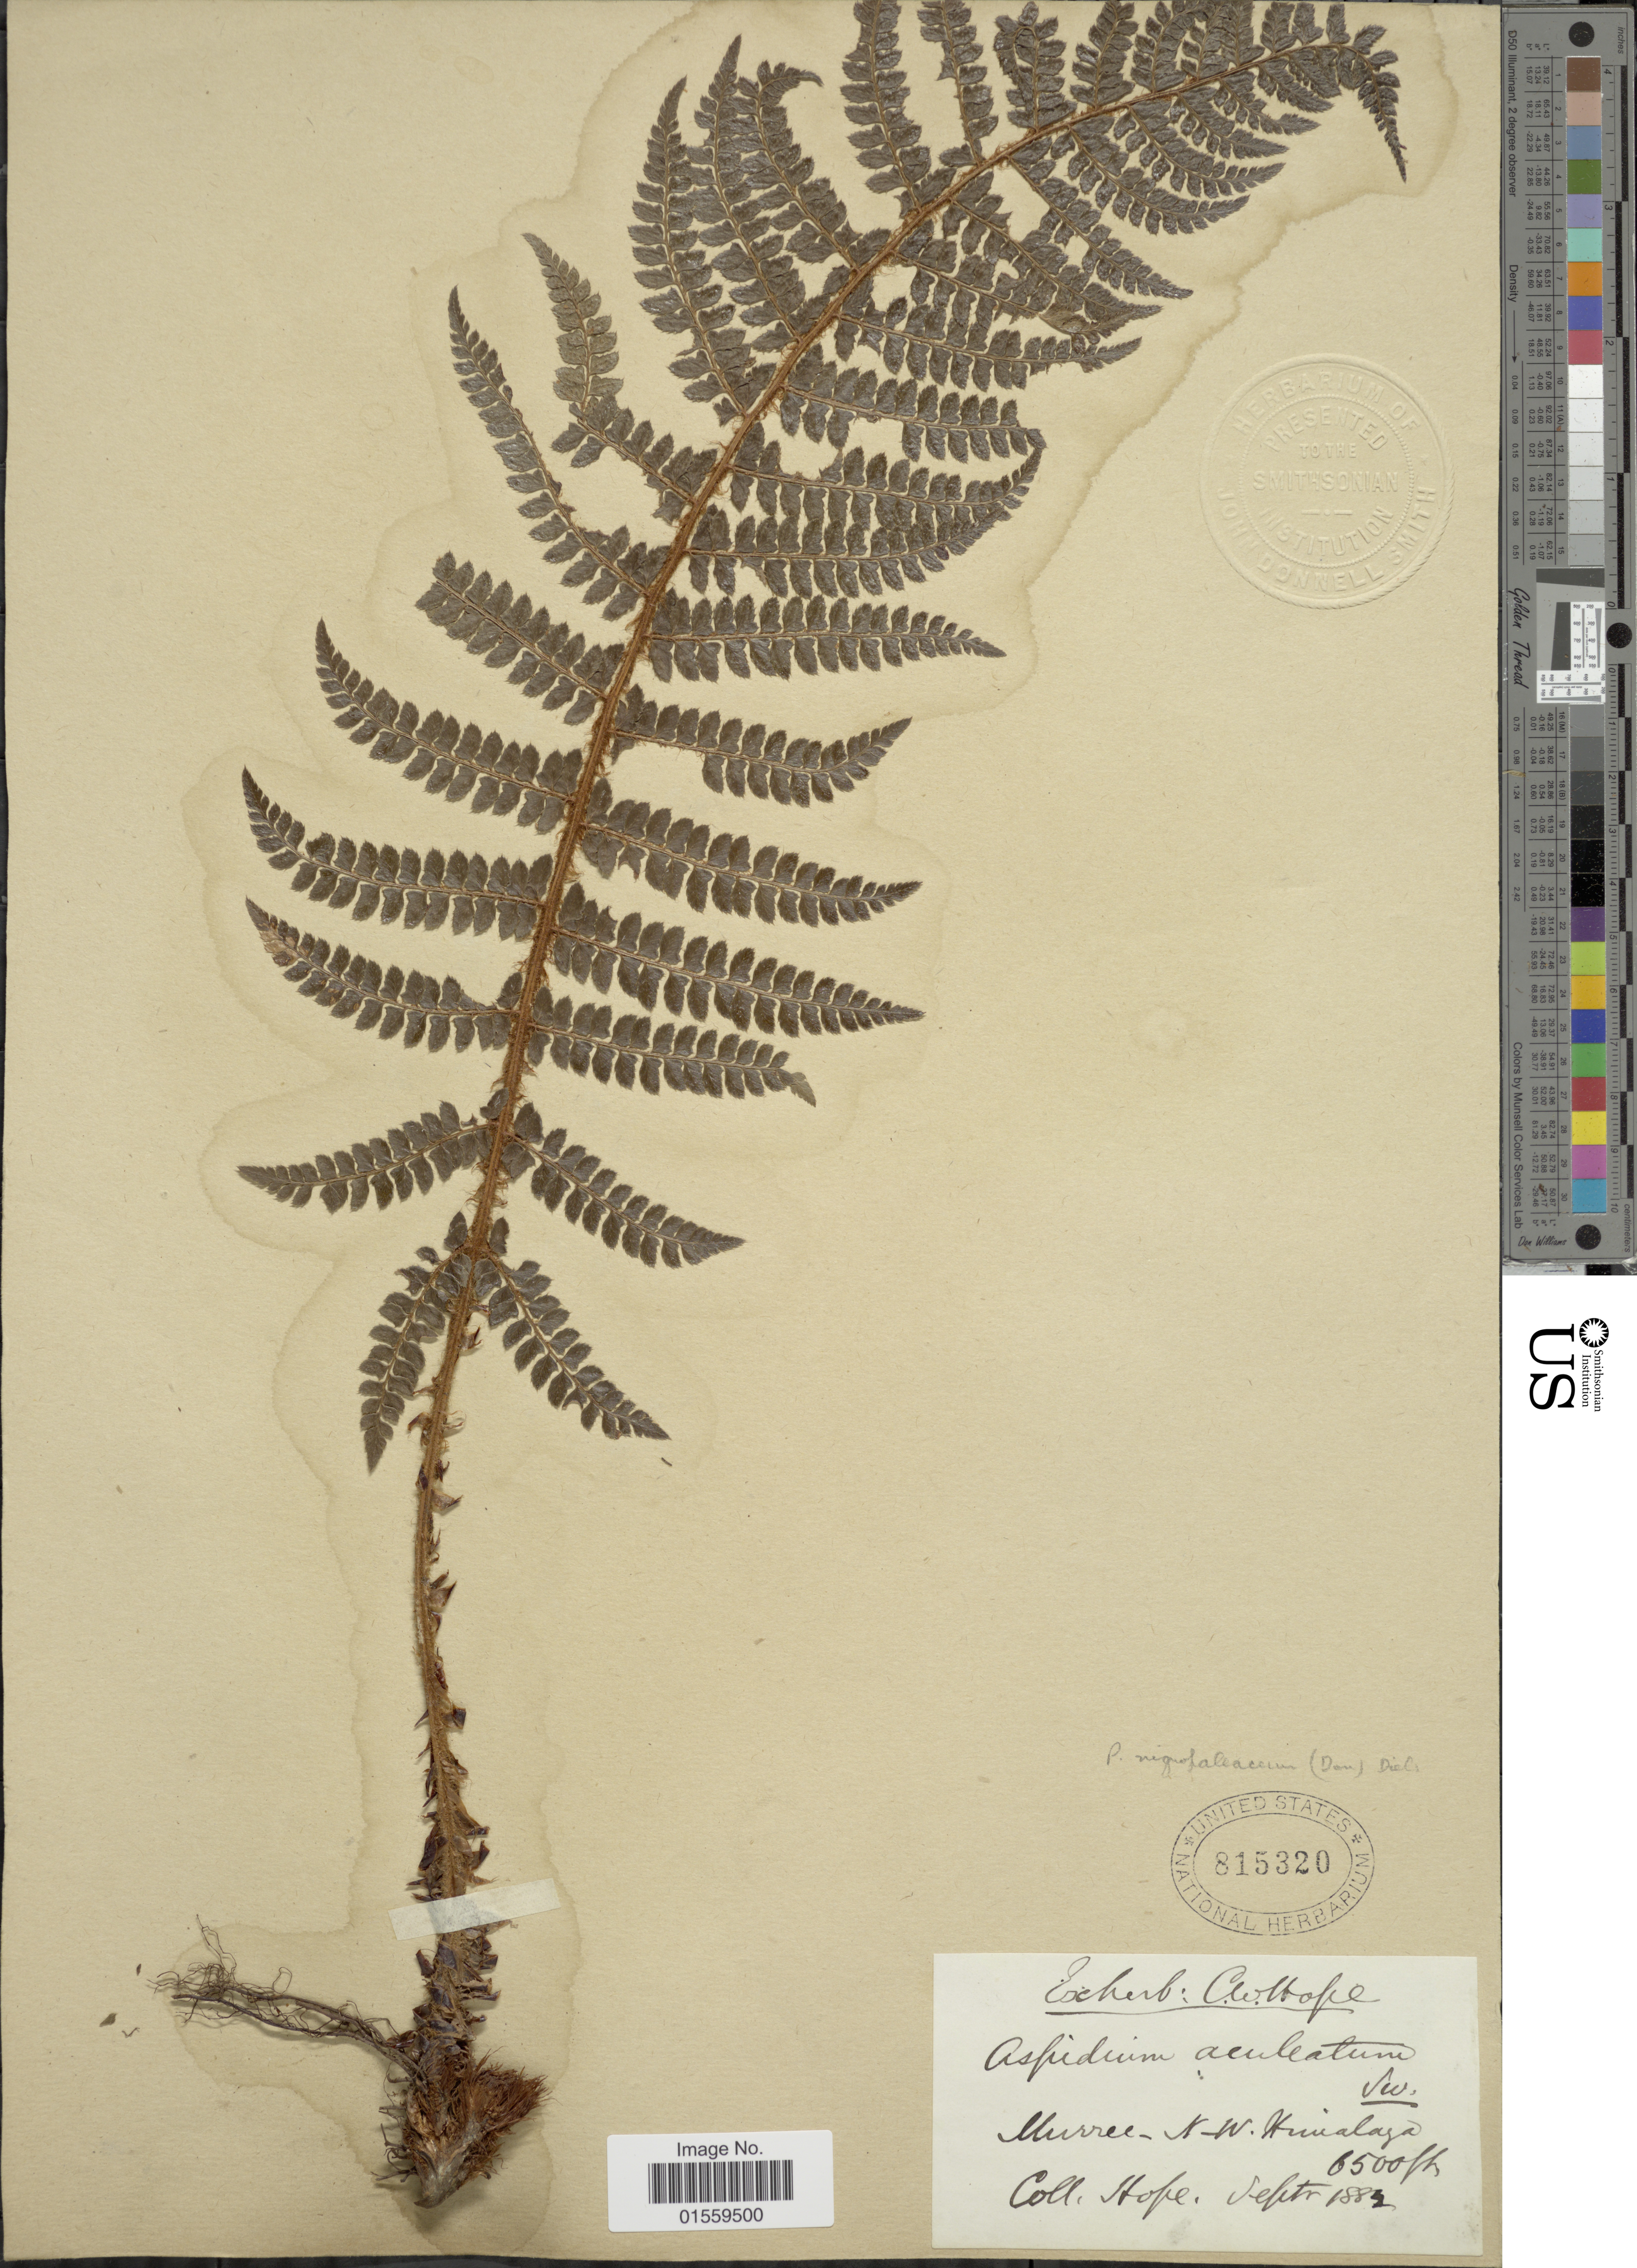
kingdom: Plantae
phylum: Tracheophyta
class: Polypodiopsida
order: Polypodiales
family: Dryopteridaceae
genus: Polystichum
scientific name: Polystichum setiferum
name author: (Forssk.) Moore ex Woynar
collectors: C. W. Hope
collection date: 1882-09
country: Pakistan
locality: Murree- N-W. Himalaya.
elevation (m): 1981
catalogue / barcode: US 815320